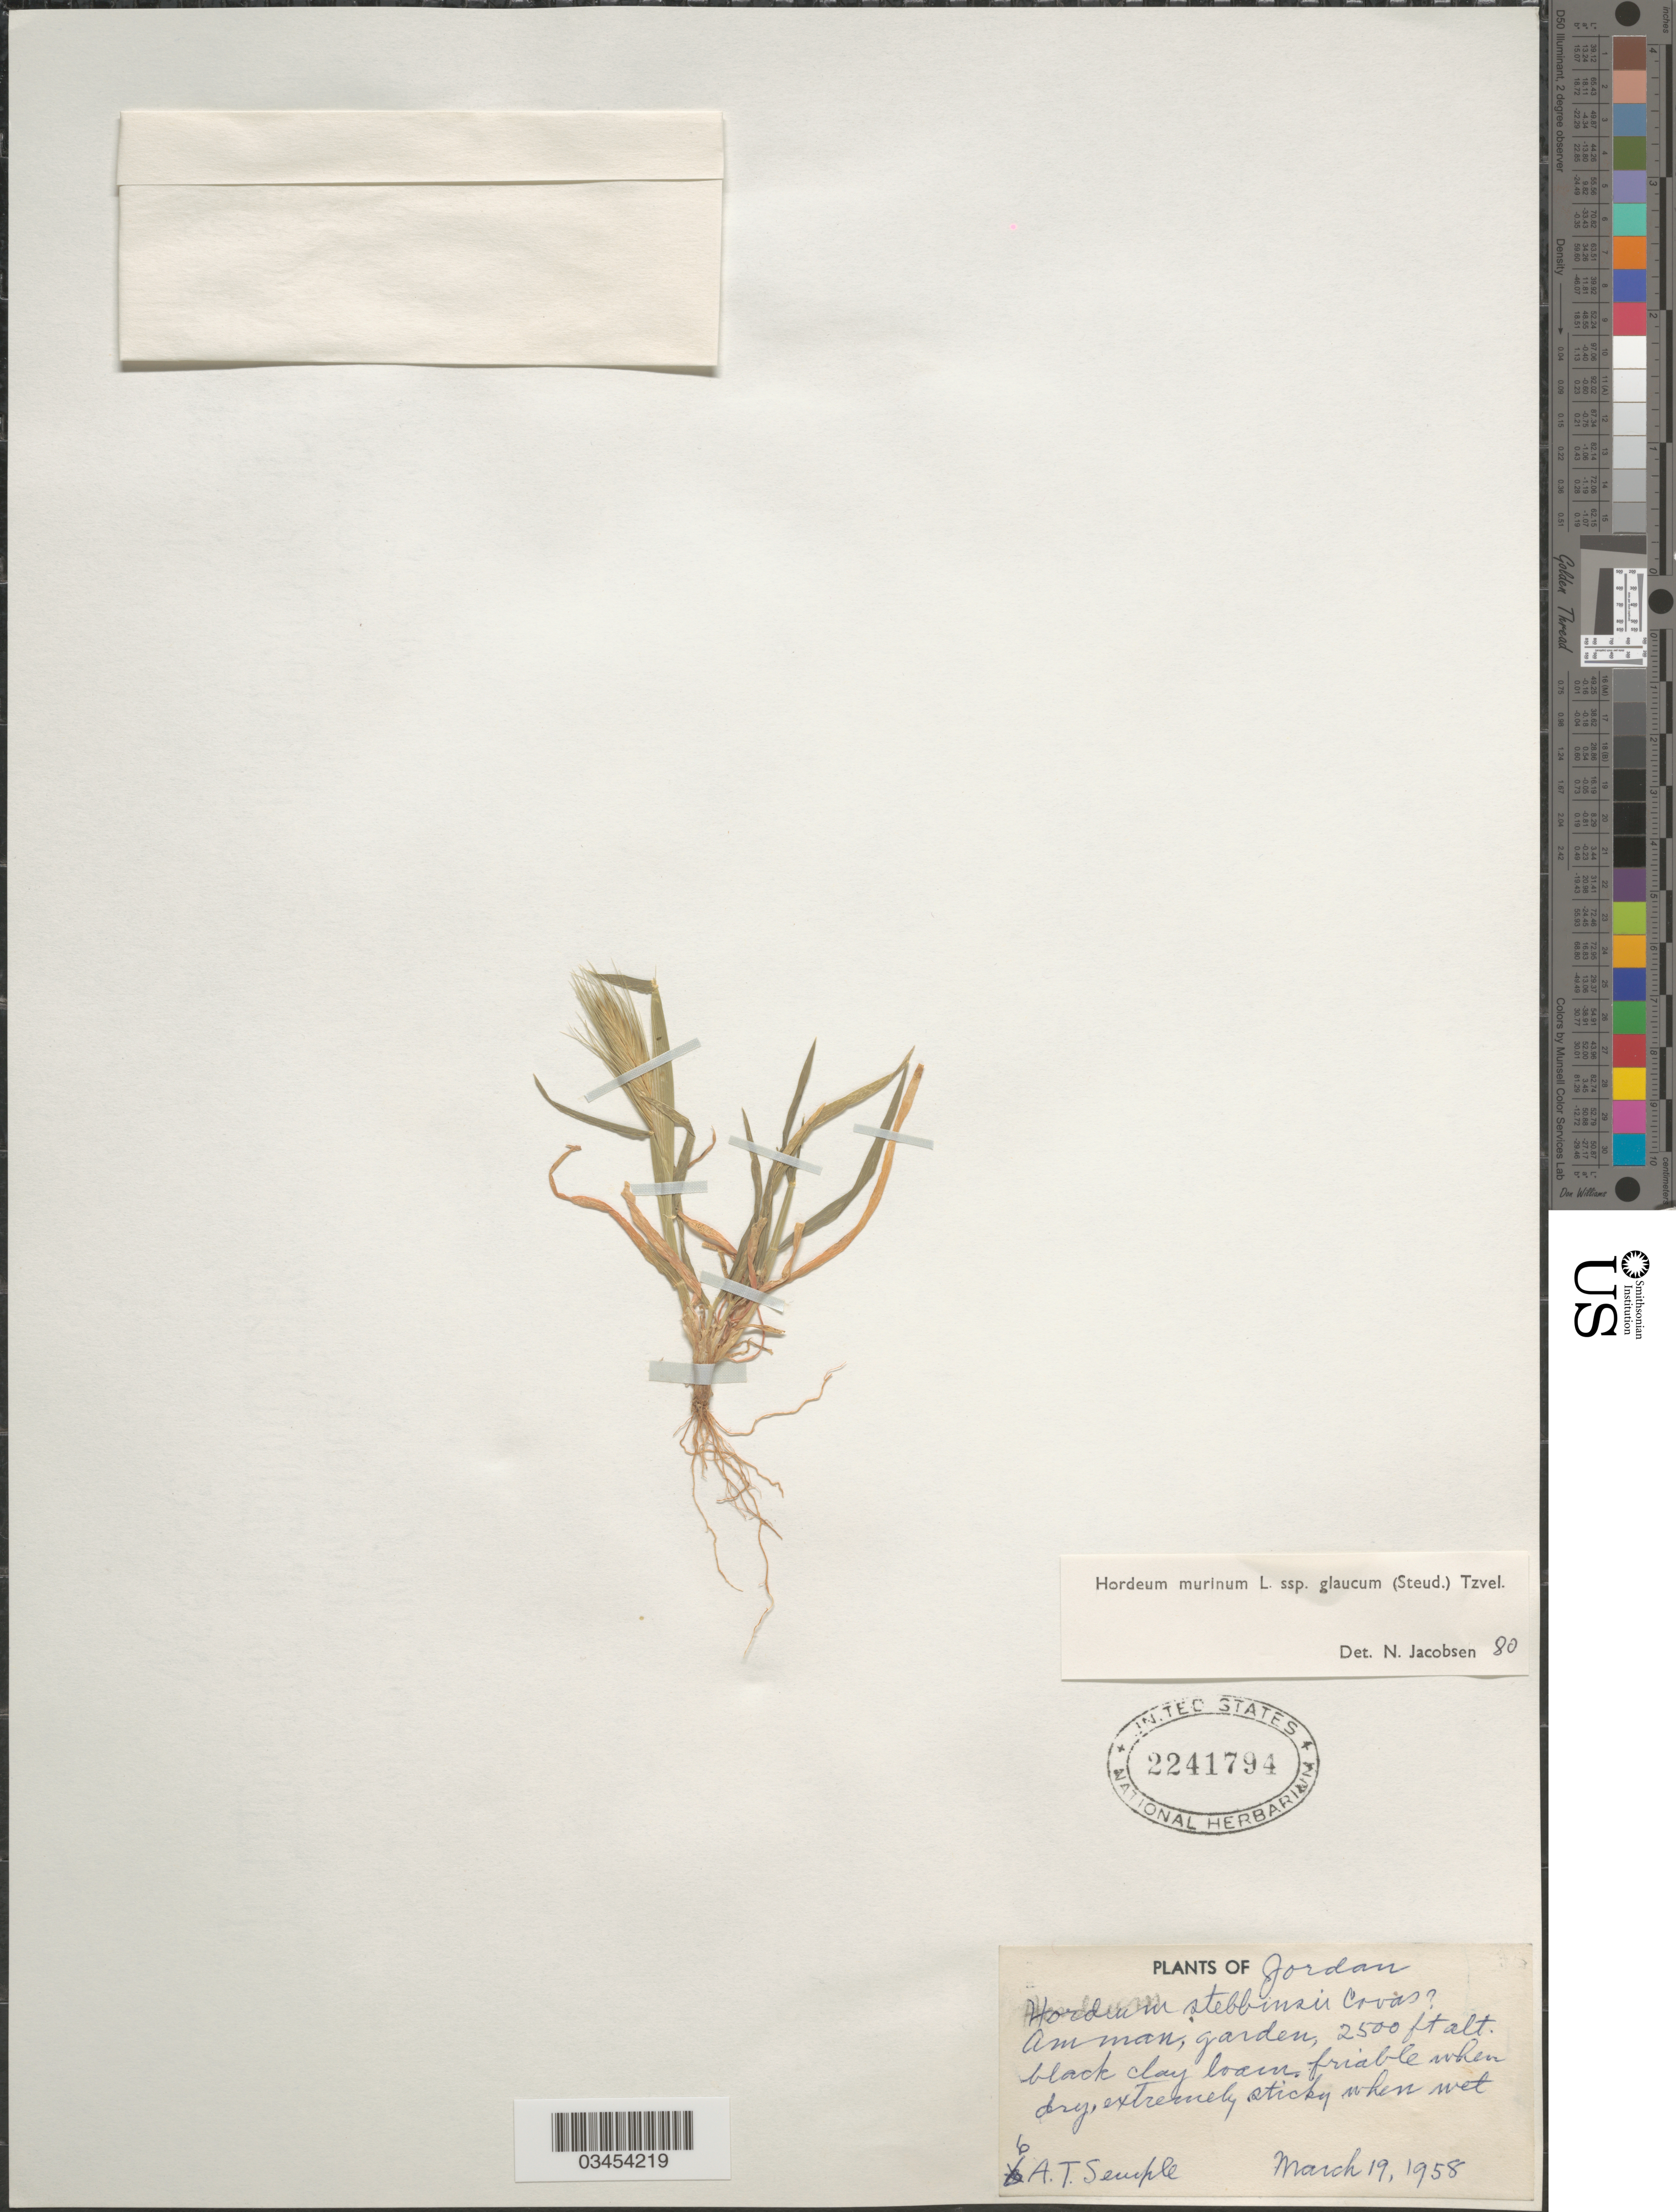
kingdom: Plantae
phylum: Tracheophyta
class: Liliopsida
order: Poales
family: Poaceae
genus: Hordeum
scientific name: Hordeum murinum subsp. glaucum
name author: (Steud.) Tzvelev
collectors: A. Semple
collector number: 6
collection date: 1958-03-19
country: Jordan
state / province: Amman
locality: Garden.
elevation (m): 762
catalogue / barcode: US 2241794